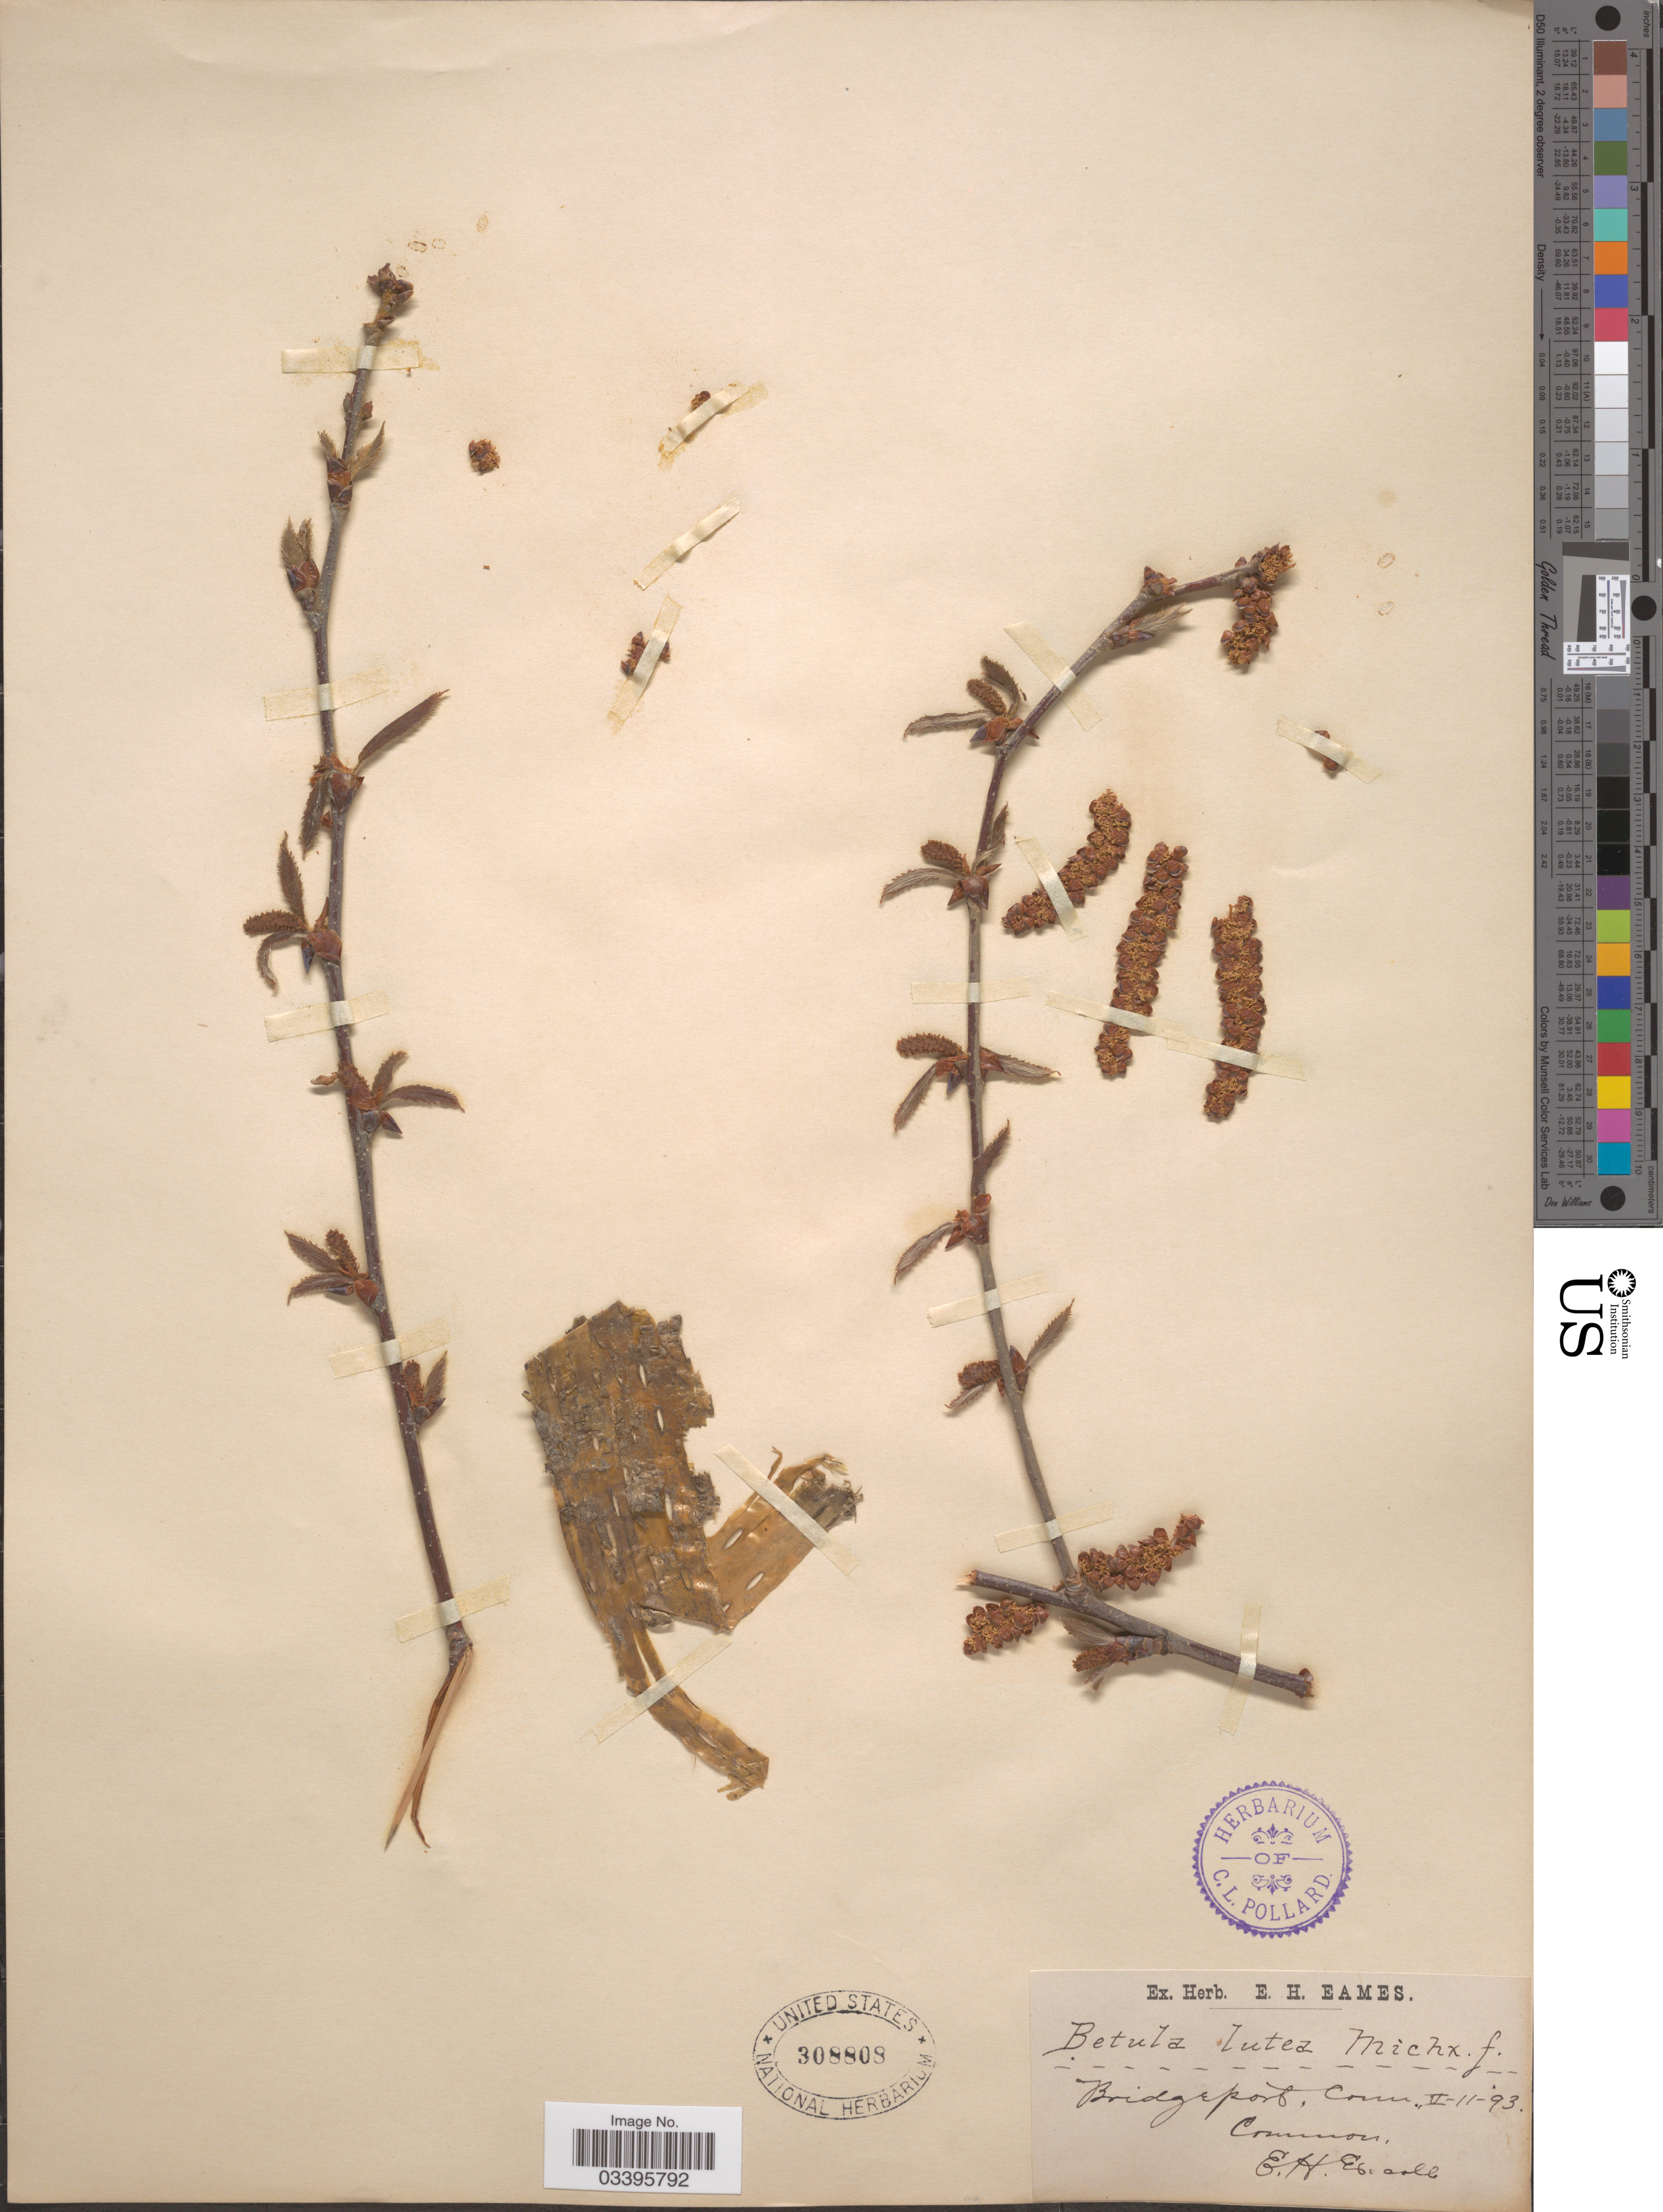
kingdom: Plantae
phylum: Tracheophyta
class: Magnoliopsida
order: Fagales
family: Betulaceae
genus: Betula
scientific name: Betula lutea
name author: F. Michx.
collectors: E. H. Eames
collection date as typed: Transcribed d/m/y: 11/5/93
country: United States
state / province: Connecticut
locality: Bridgeport.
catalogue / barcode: US 308808